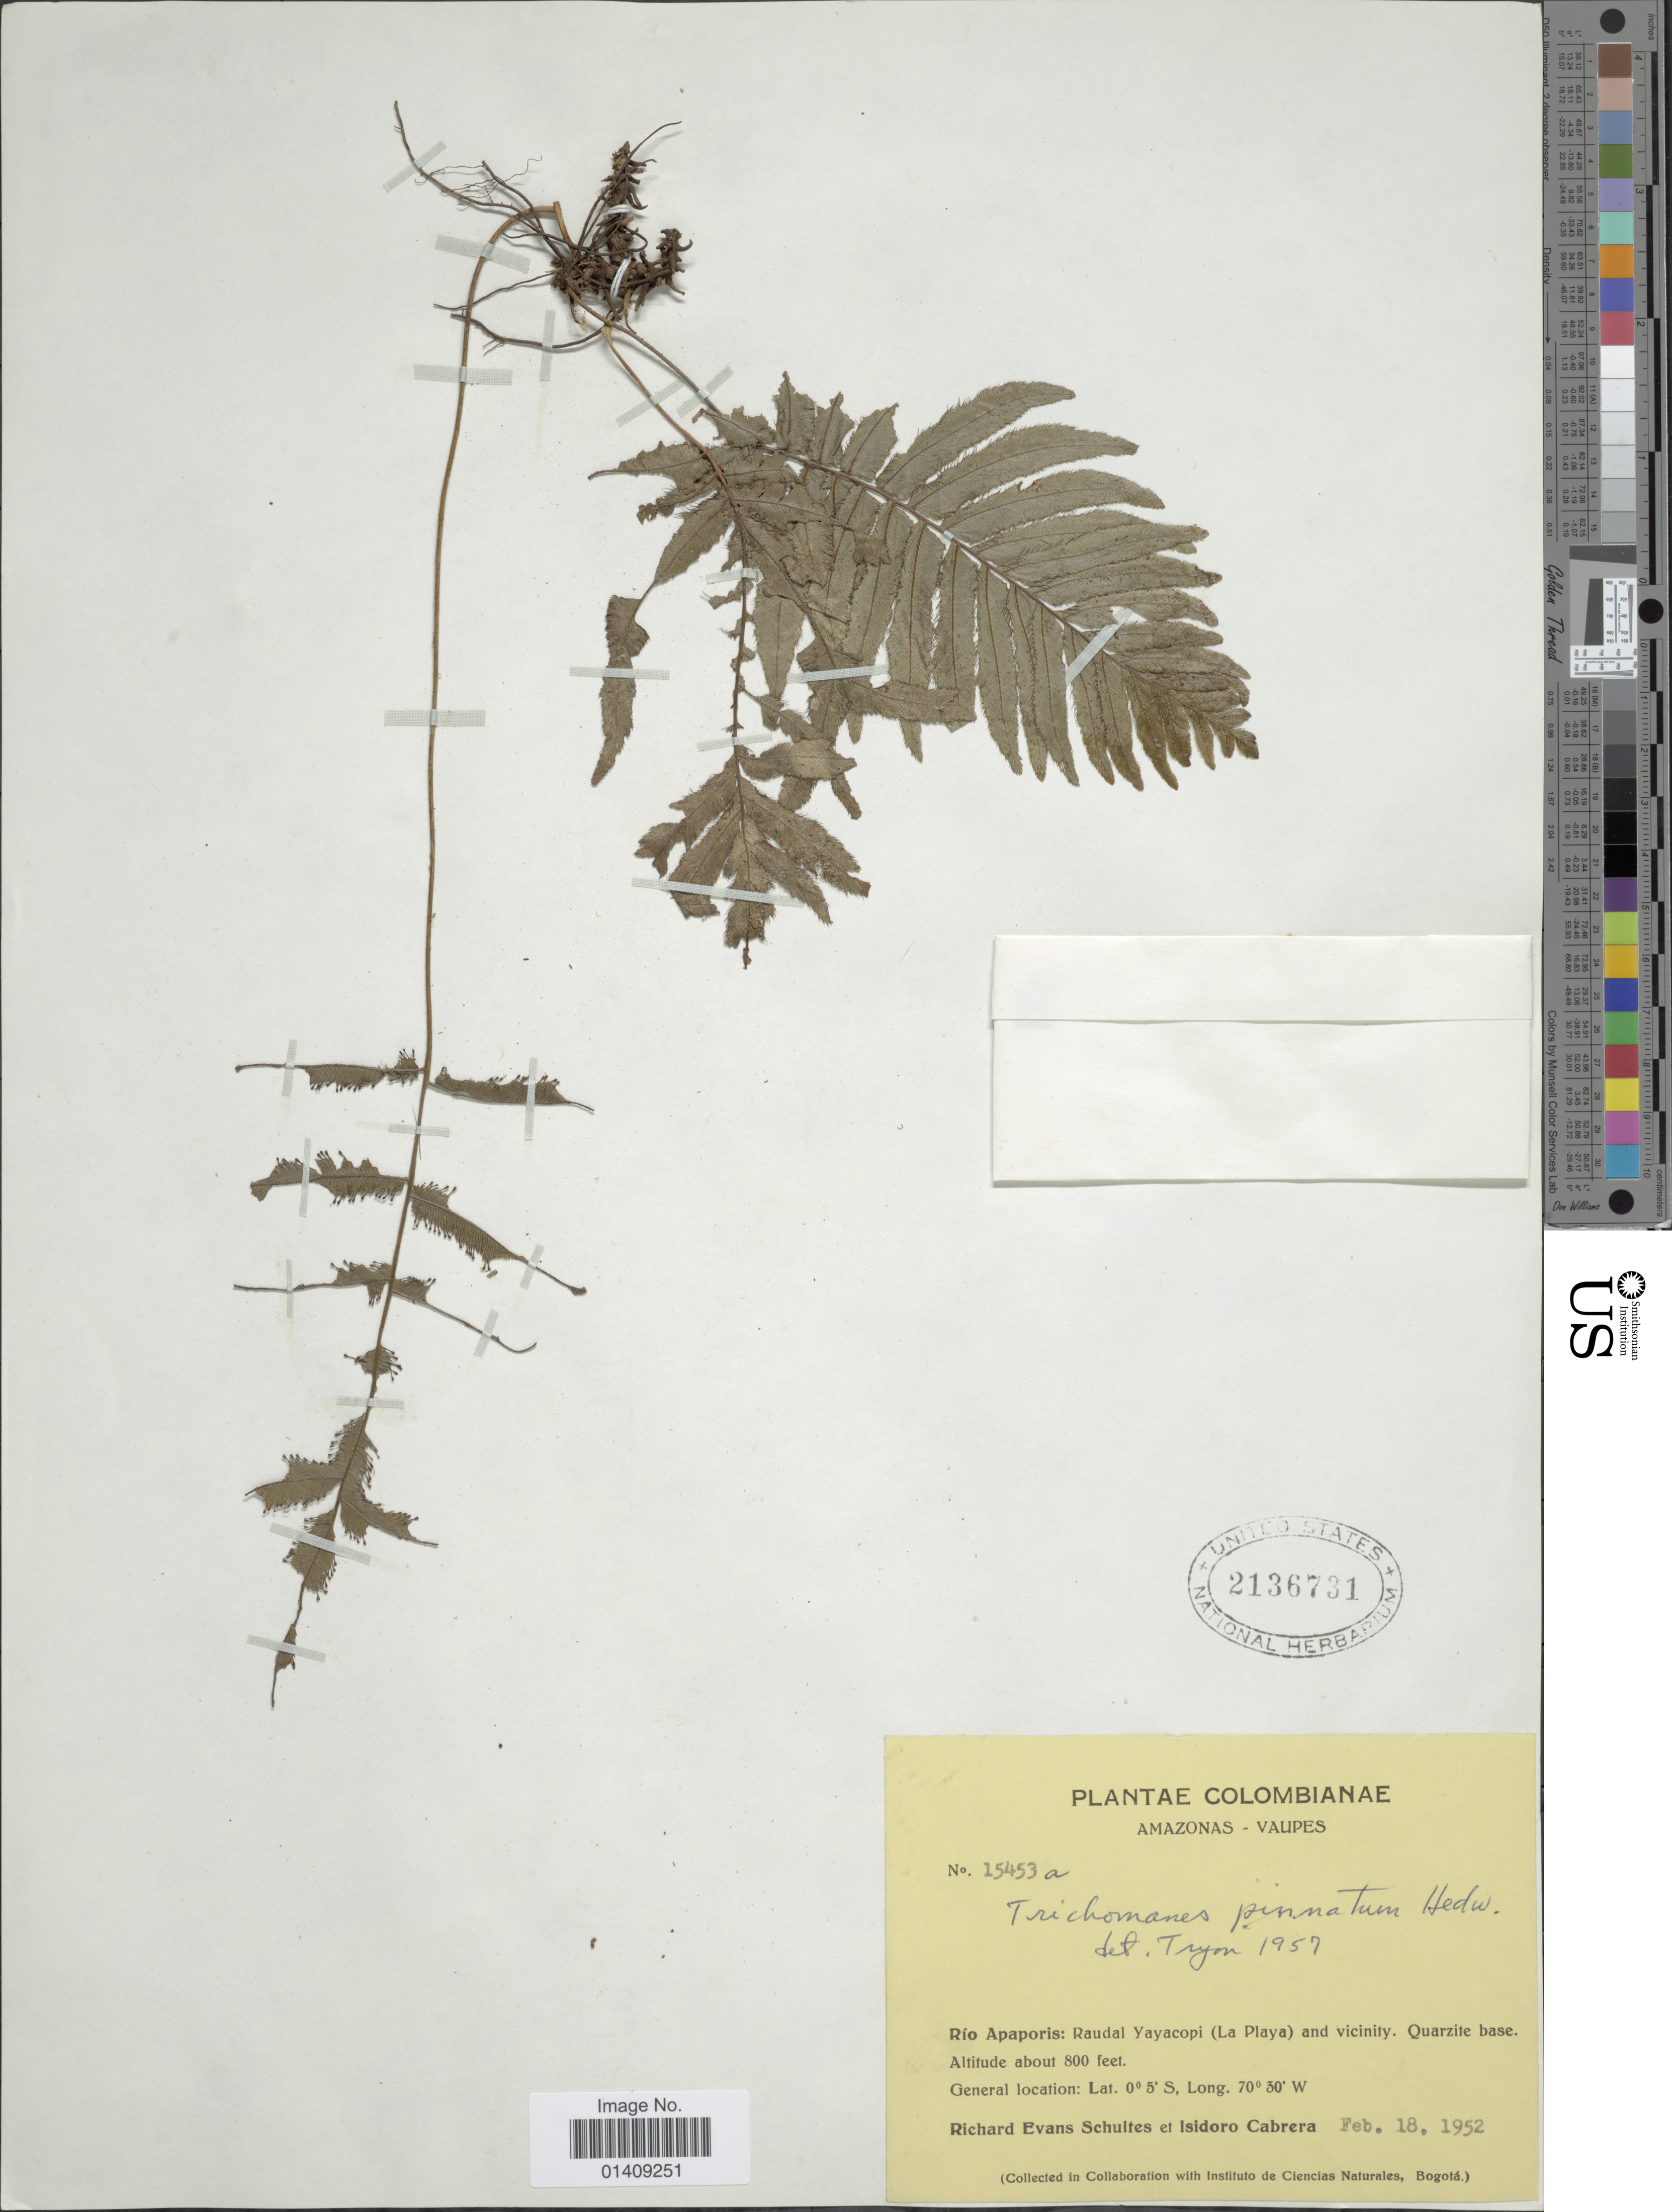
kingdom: Plantae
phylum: Tracheophyta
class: Polypodiopsida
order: Hymenophyllales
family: Hymenophyllaceae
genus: Trichomanes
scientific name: Trichomanes pinnatum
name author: Hedw.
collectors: R. E. Schultes & I. Cabrera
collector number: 15453a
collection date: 1952-02-18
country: Colombia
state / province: Vaupés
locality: Amazonas-Vaupes Rio Apaporis Raudal Yayacopi La Playa and vicinity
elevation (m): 244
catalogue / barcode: US 2136731